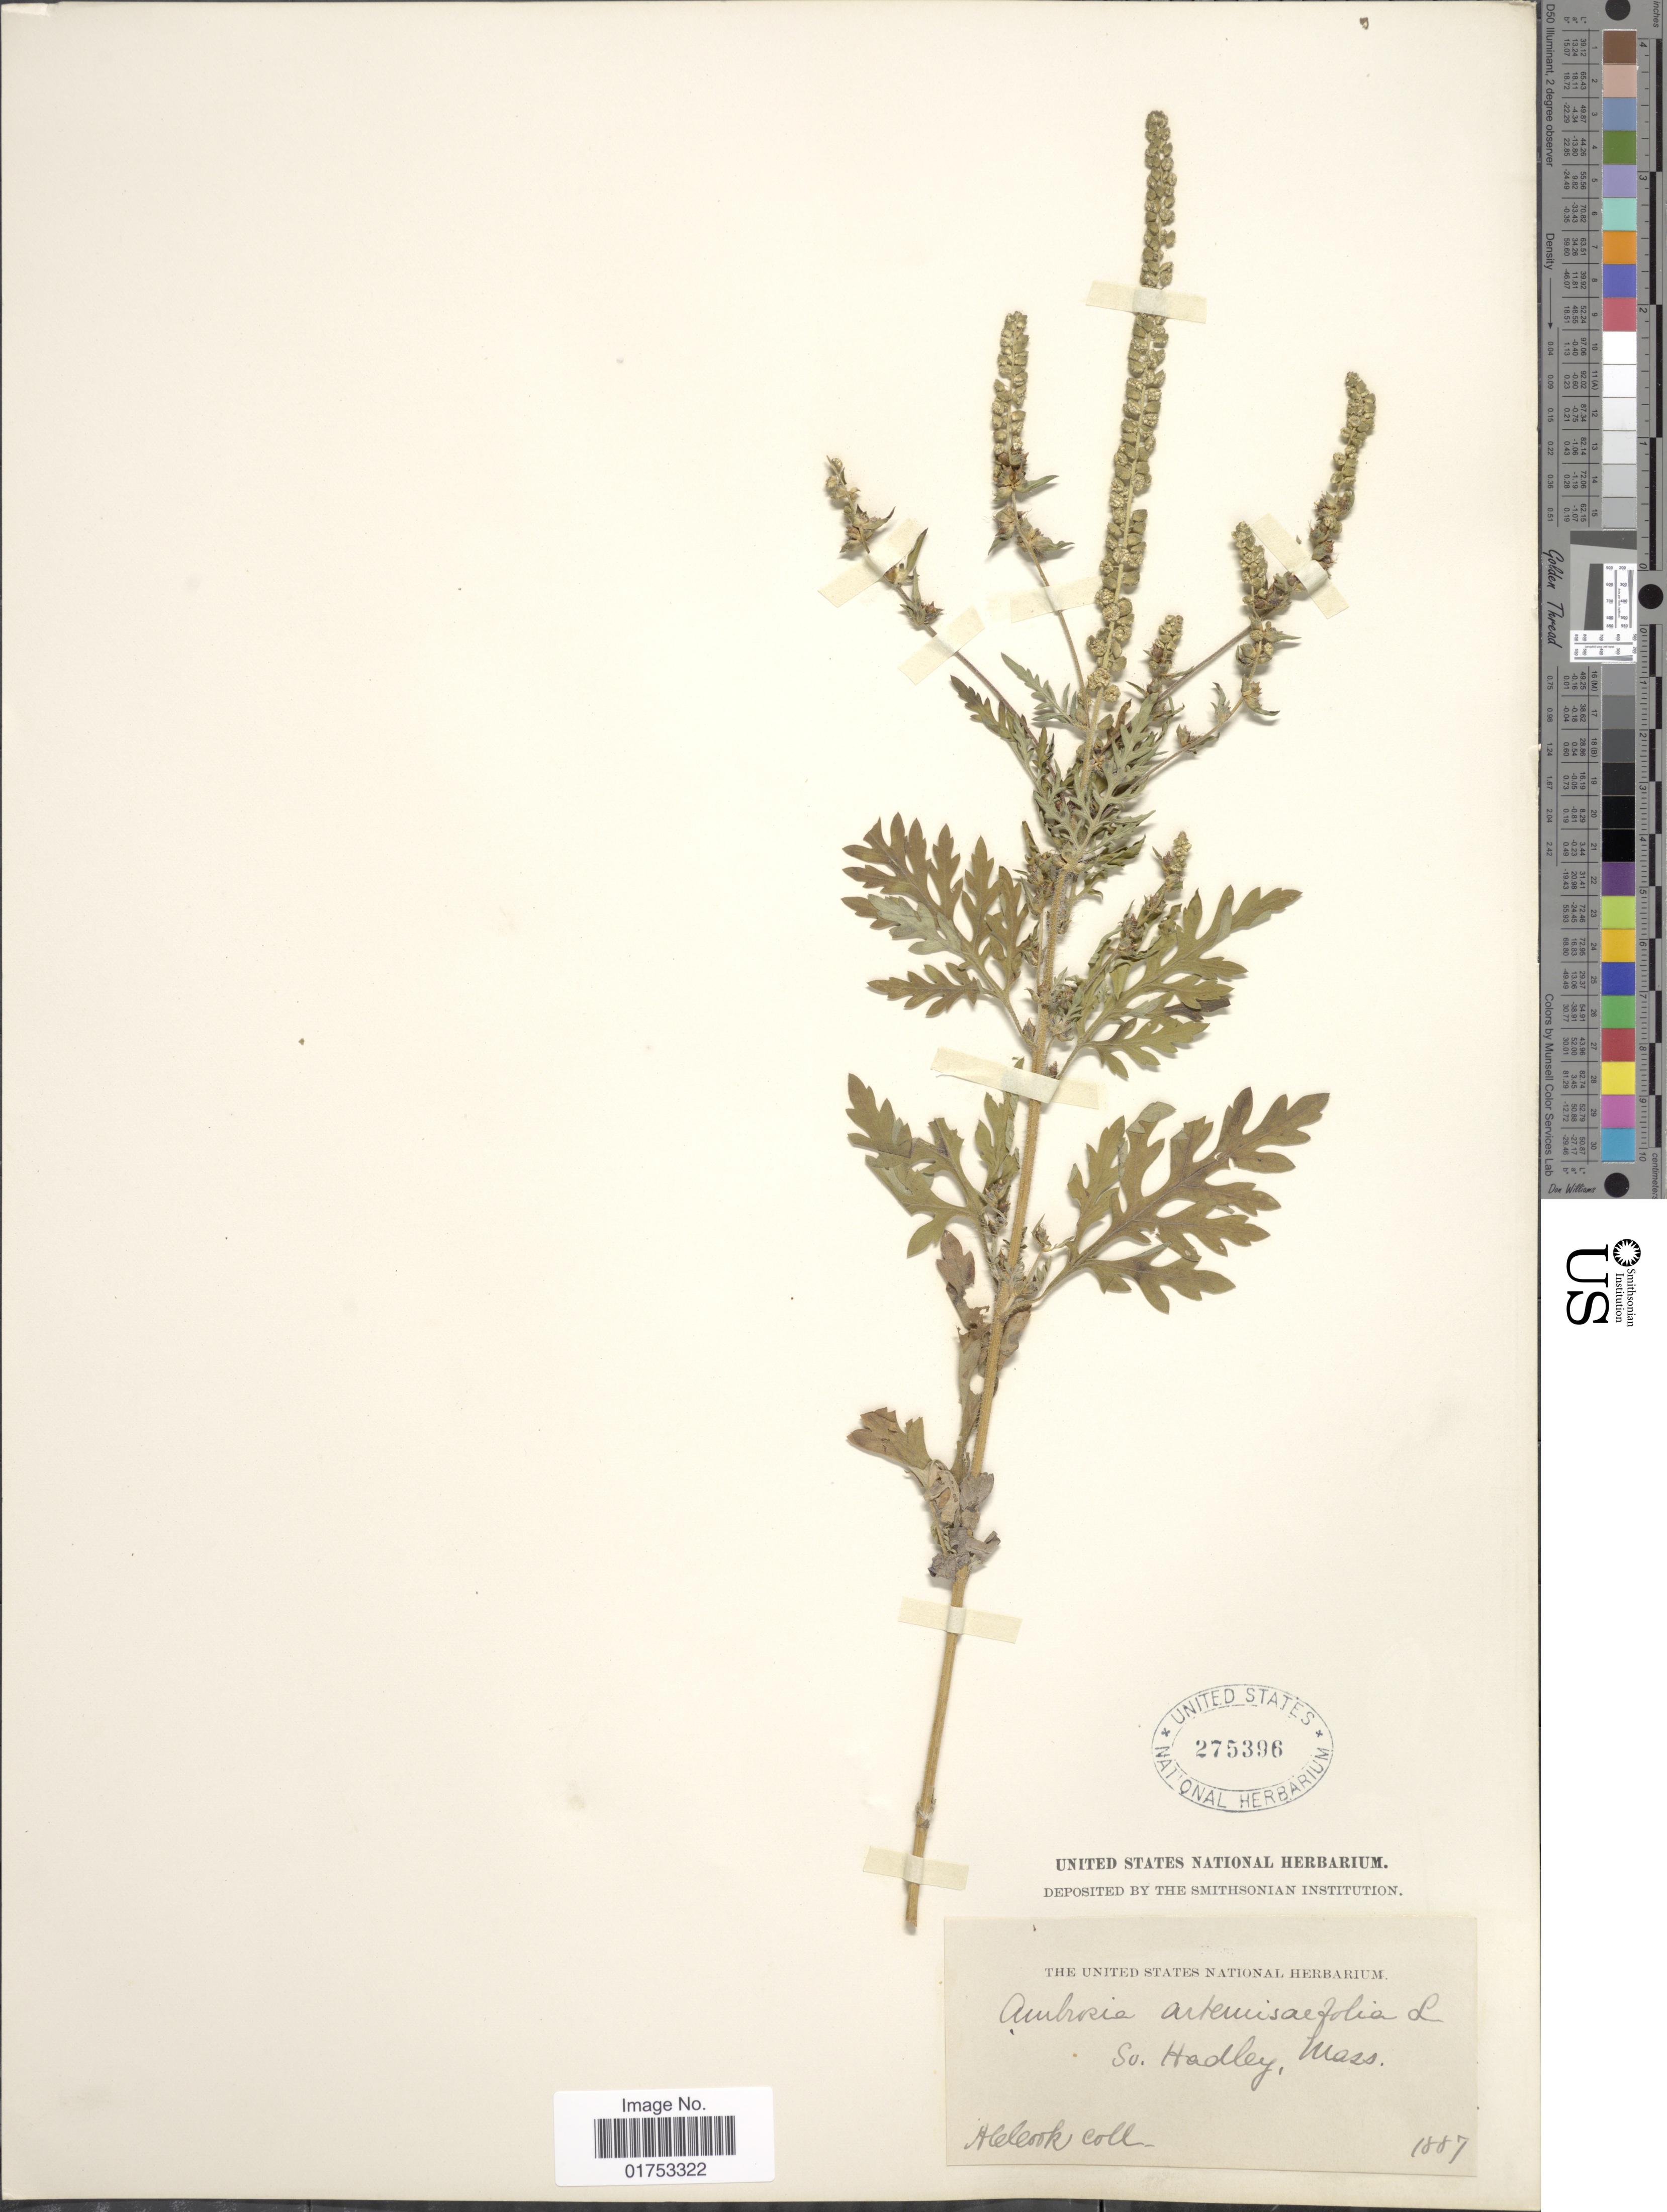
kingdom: Plantae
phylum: Tracheophyta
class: Magnoliopsida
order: Asterales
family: Asteraceae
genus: Ambrosia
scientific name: Ambrosia artemisiifolia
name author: L.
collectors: A. Cook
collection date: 1887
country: United States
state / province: Massachusetts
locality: So. Hadley, Mass.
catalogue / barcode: US 275396